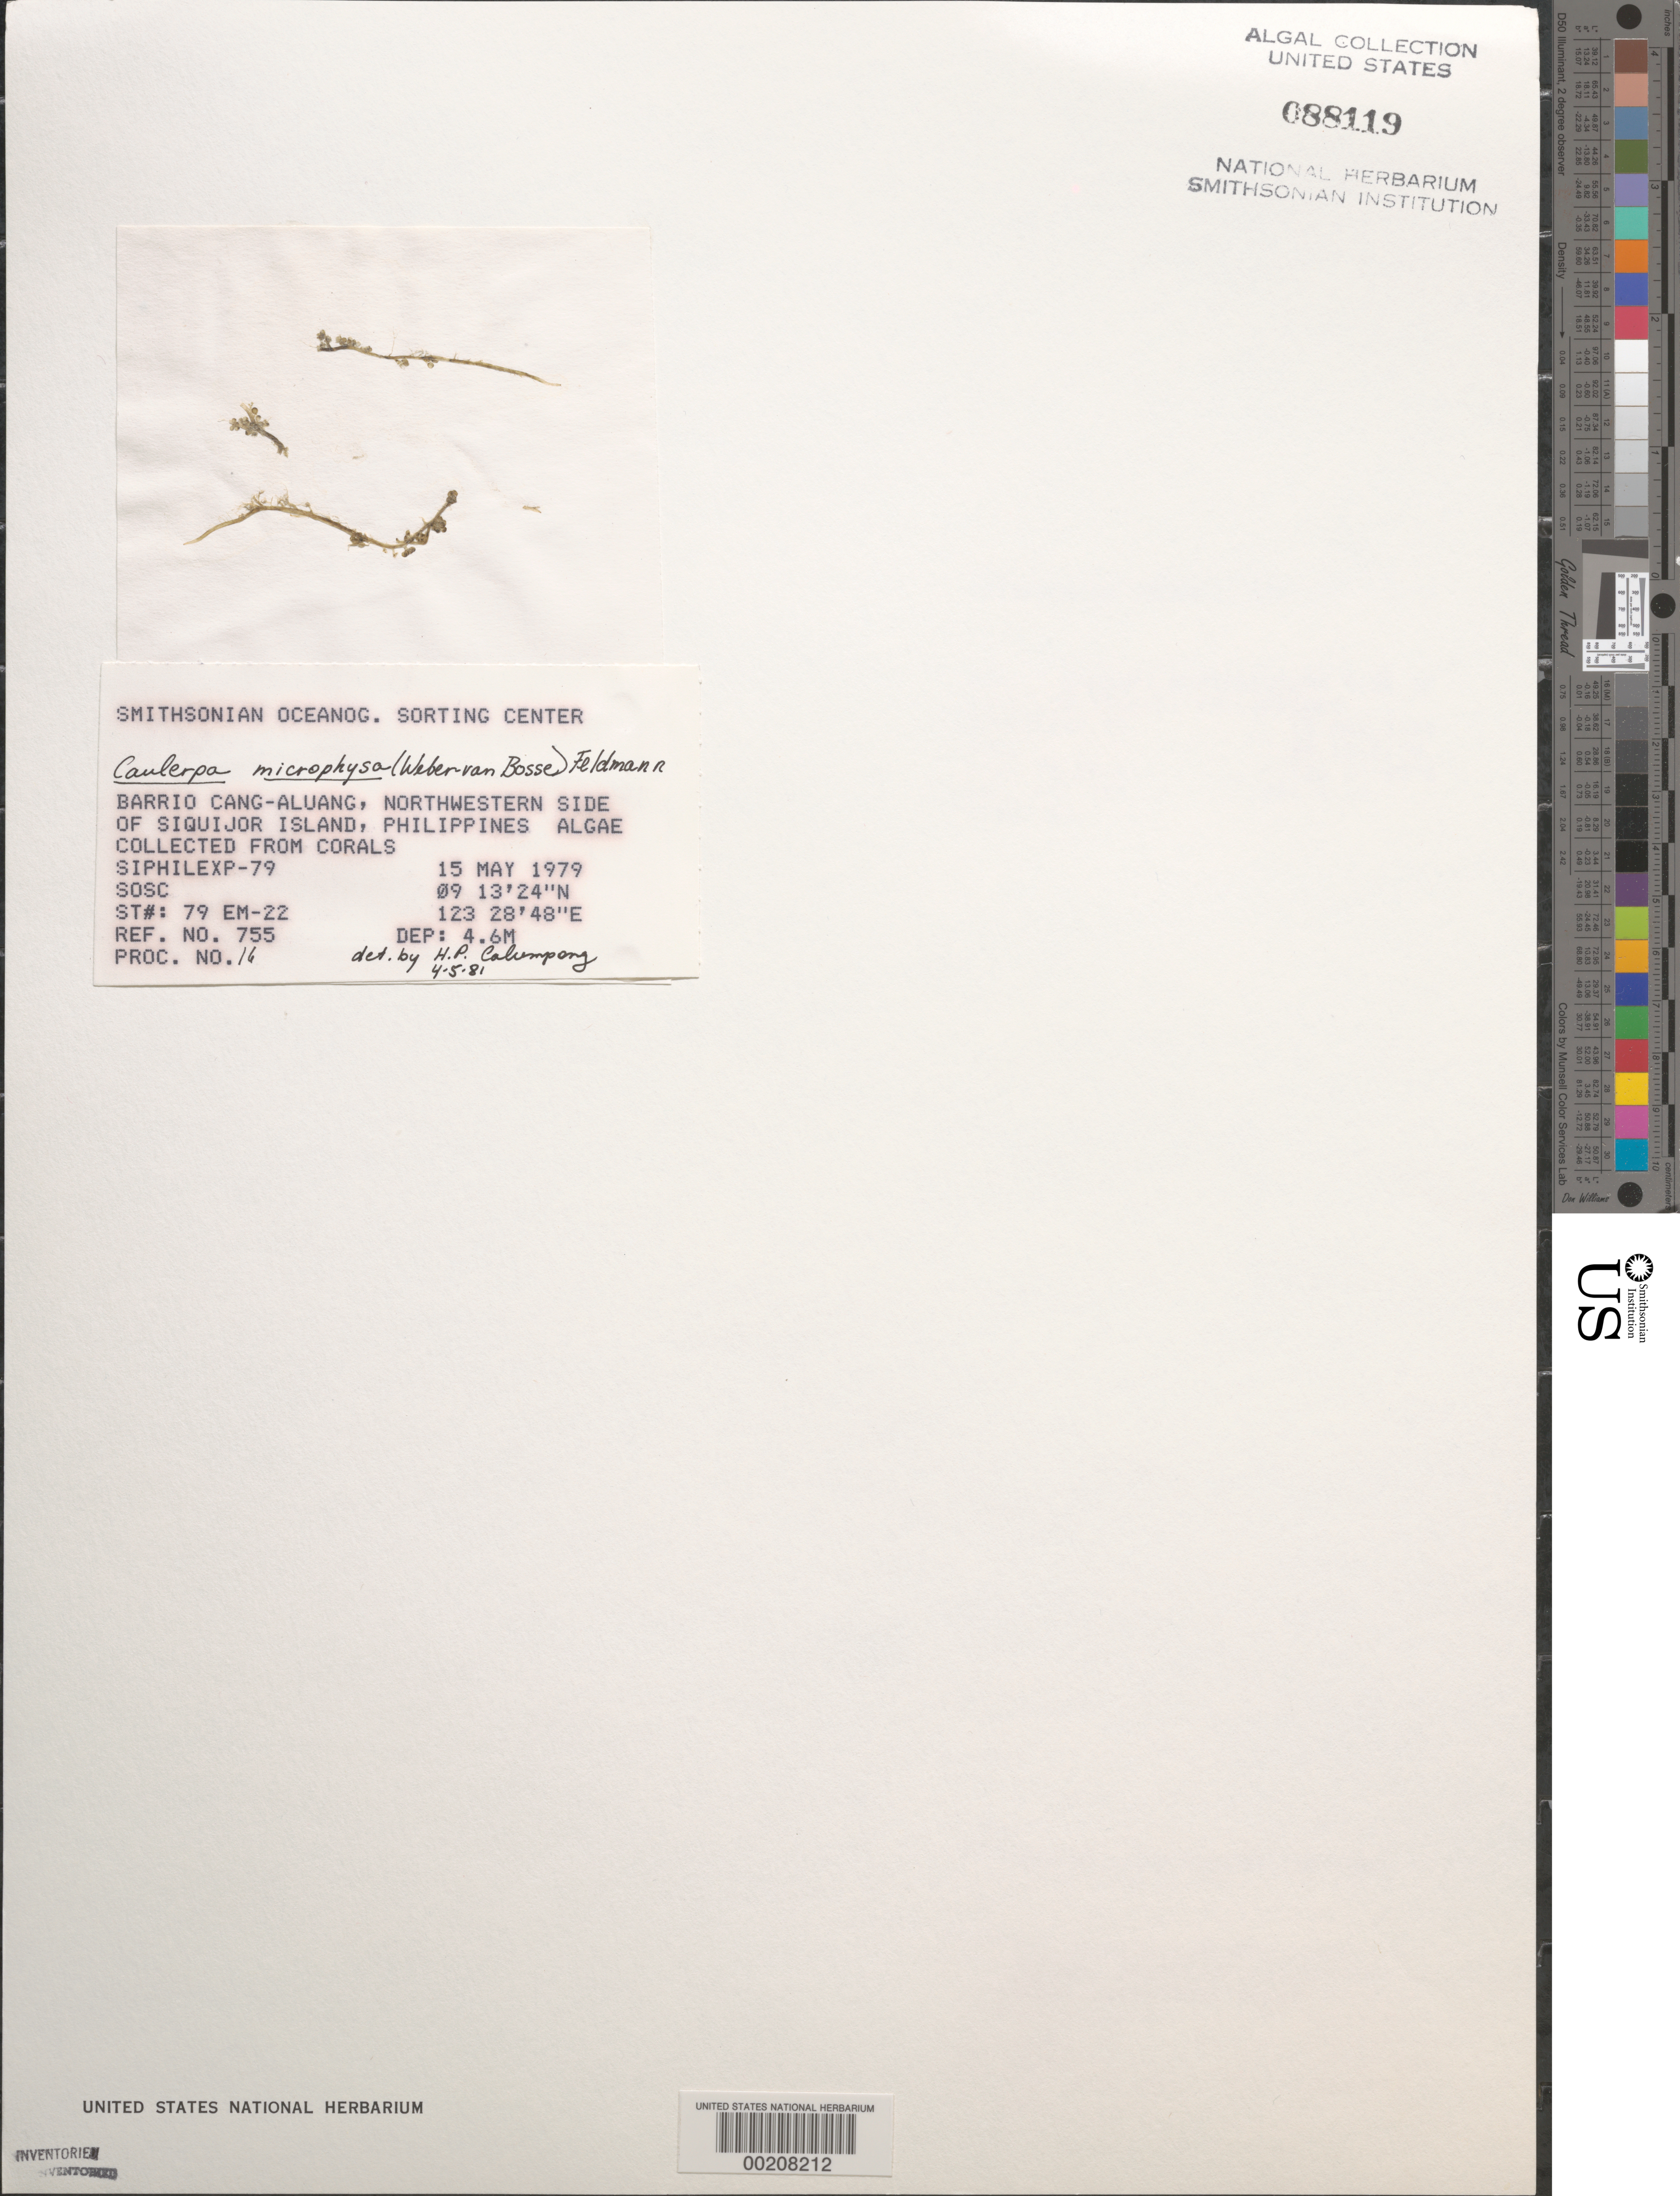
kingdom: Plantae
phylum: Chlorophyta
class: Ulvophyceae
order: Bryopsidales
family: Caulerpaceae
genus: Caulerpa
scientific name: Caulerpa microphysa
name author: (Weber Bosse) Feldmann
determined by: Calumpong, H. P.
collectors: SOSC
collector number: Station 79 Em-22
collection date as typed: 15 May 1979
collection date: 1979-05-15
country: Philippines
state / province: Central Visayas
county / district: Siquijor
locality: Visayan, Barrio cang-aluang, siquijor island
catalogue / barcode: US 88119